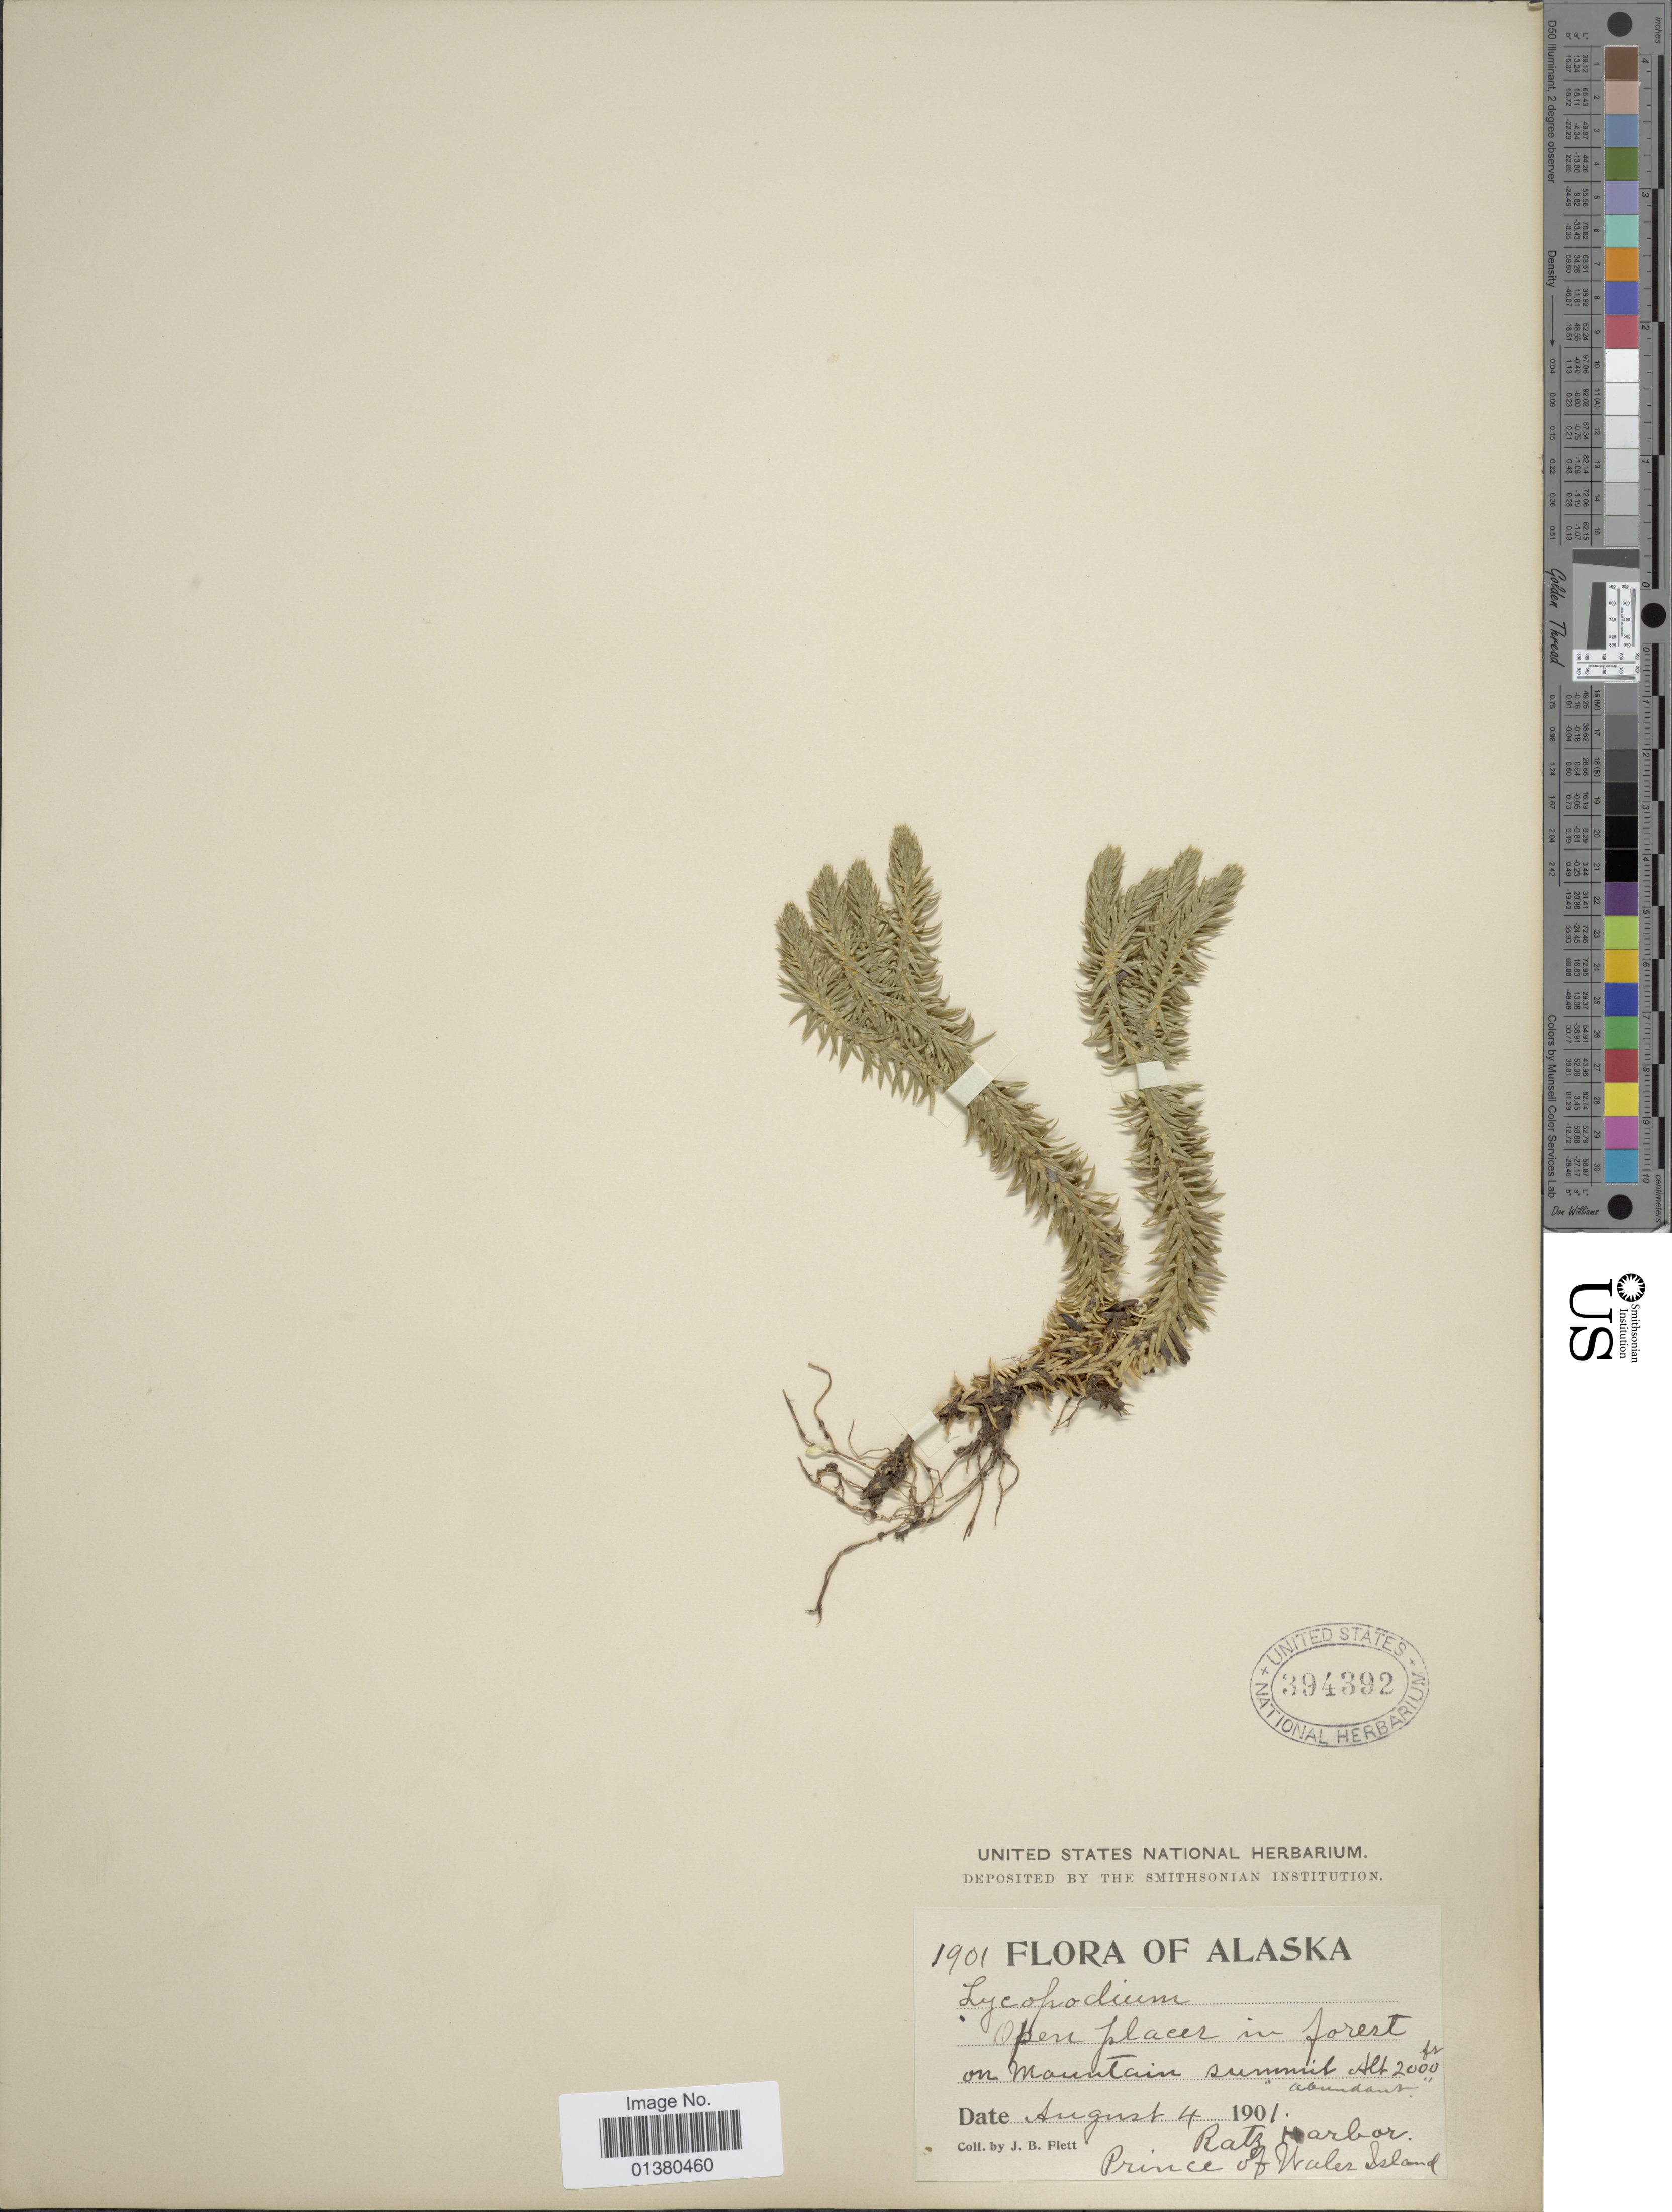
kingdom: Plantae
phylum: Tracheophyta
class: Lycopodiopsida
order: Lycopodiales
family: Lycopodiaceae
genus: Huperzia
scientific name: Huperzia selago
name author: (L.) Bernh. ex Schrank & Mart.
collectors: J. Flett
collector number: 1901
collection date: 1901-08-04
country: United States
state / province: Alaska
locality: Open places in forest on mountain summit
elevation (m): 610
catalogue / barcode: US 394392